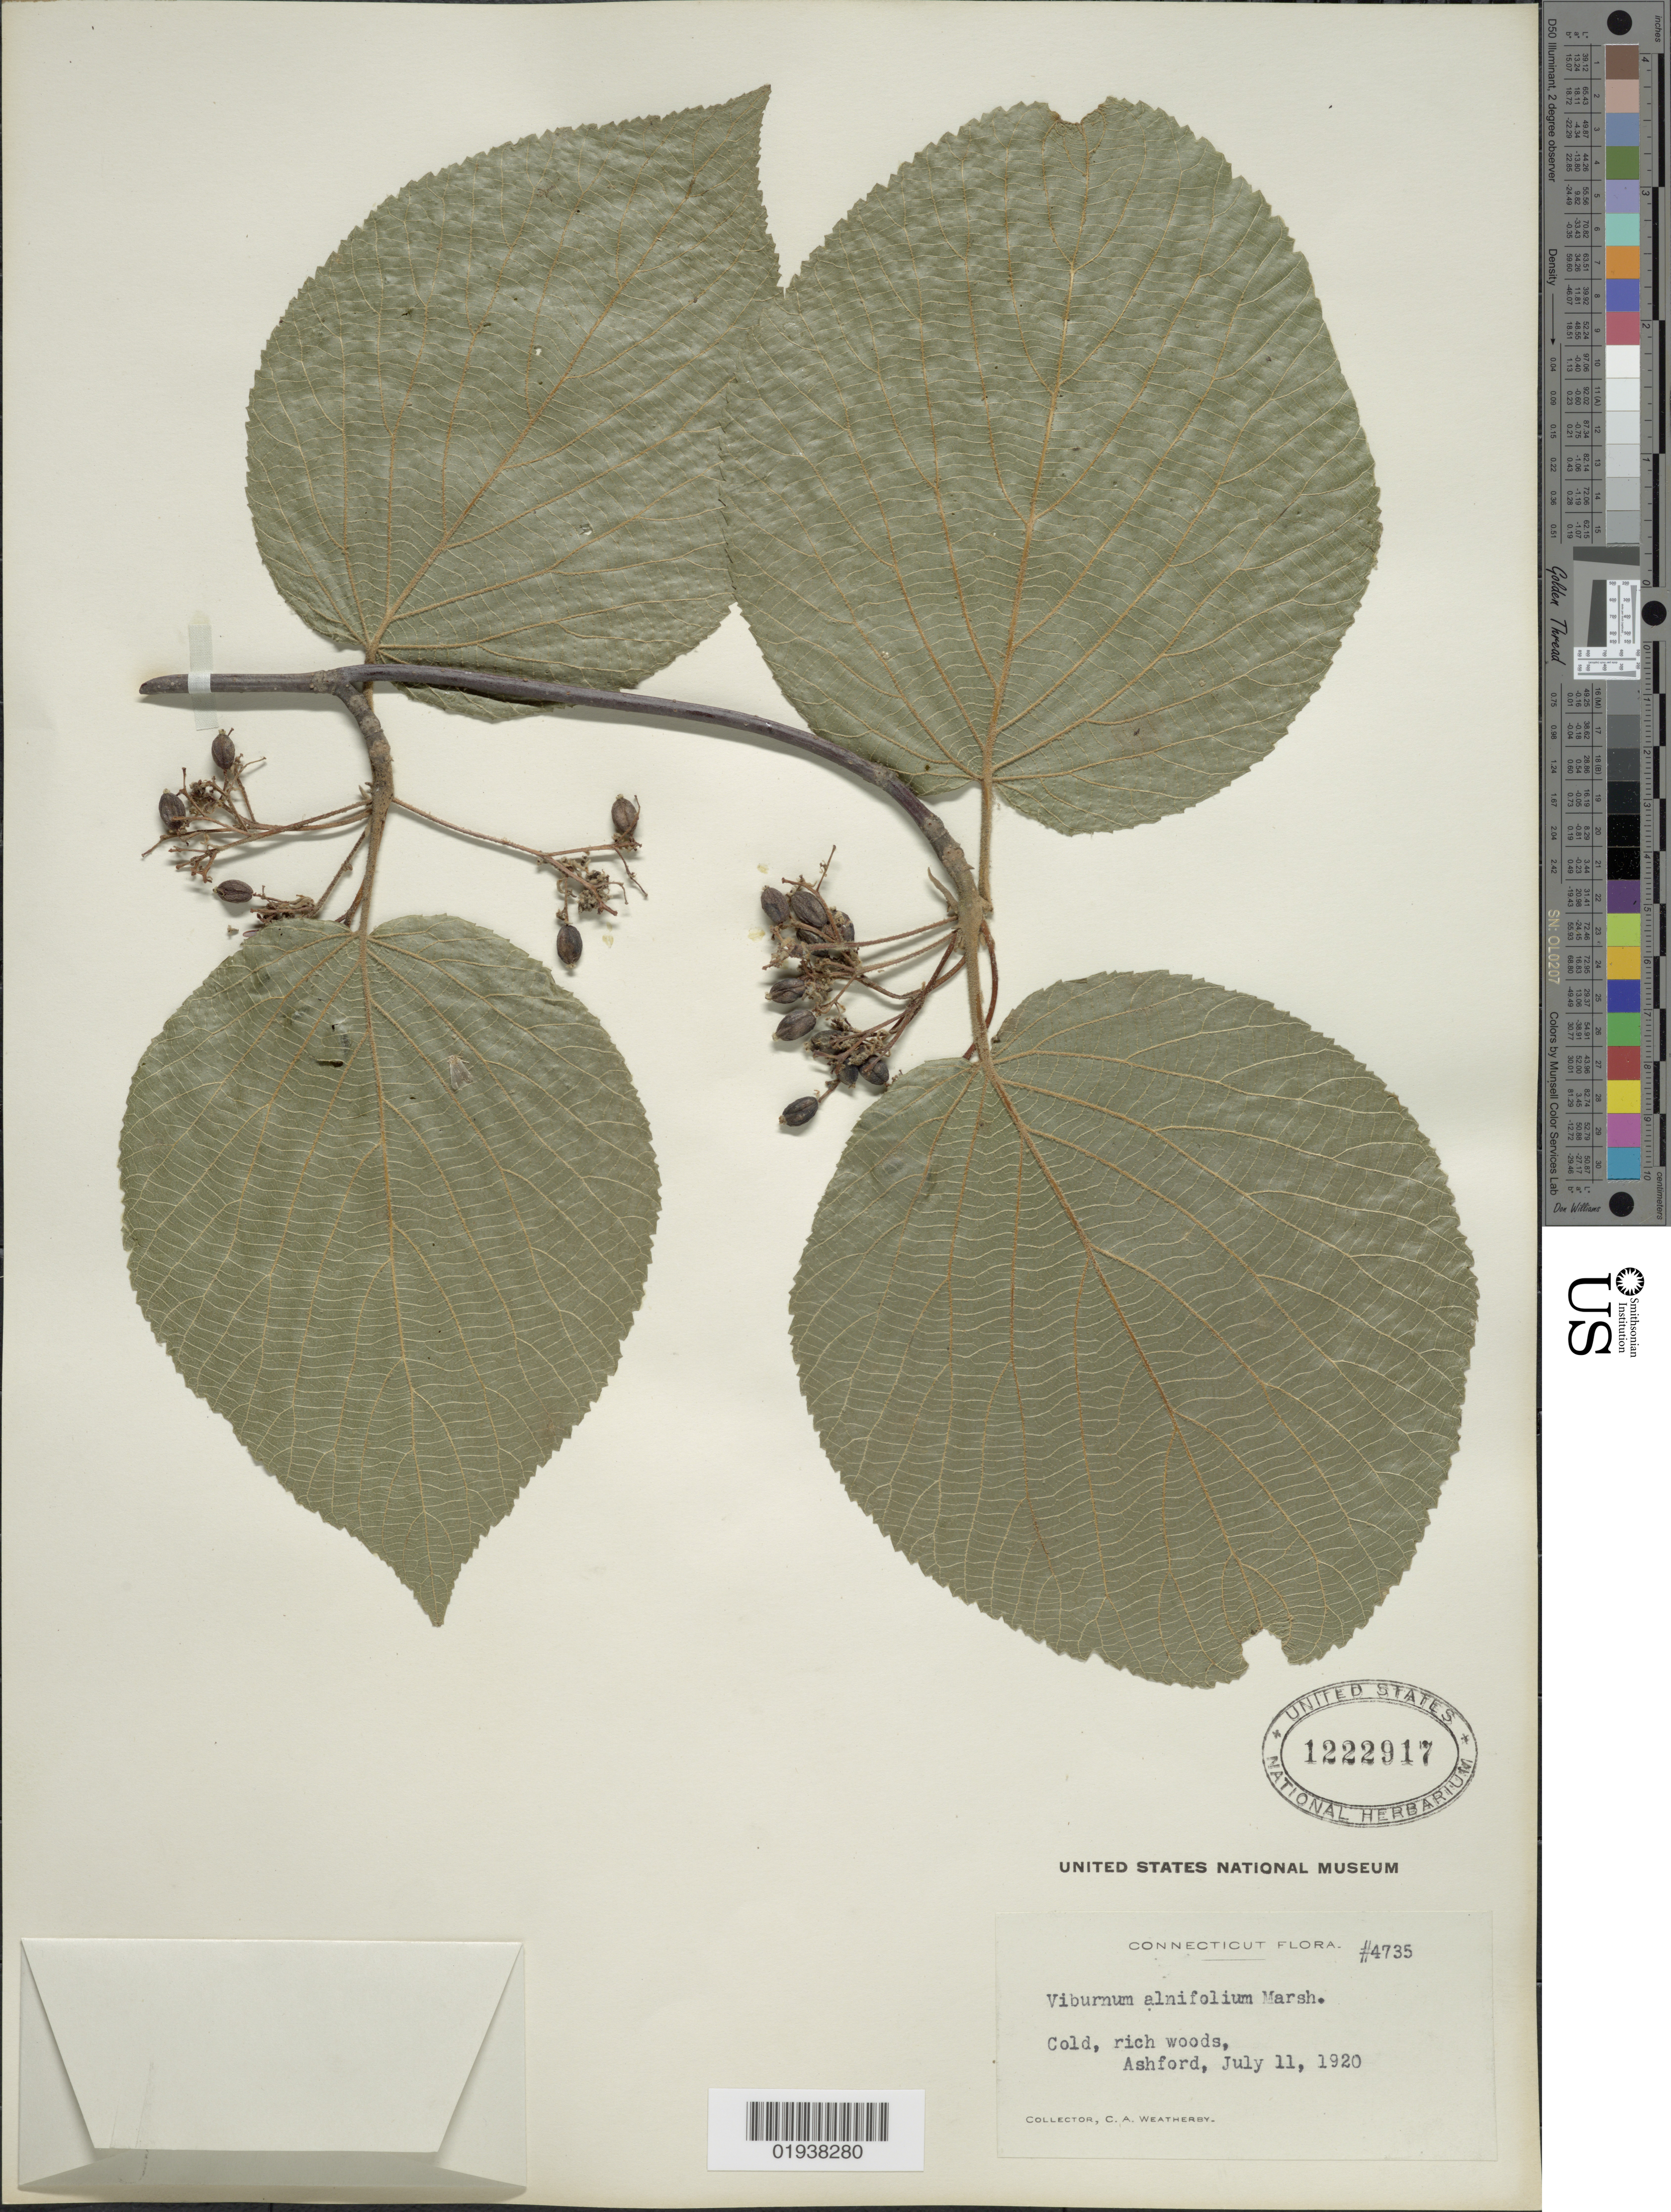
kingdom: Plantae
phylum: Tracheophyta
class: Magnoliopsida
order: Dipsacales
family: Viburnaceae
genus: Viburnum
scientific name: Viburnum alnifolium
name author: Marshall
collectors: C. A. Weatherby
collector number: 4735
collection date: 1920-07-11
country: United States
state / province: Connecticut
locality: Ashford.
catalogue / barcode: US 1222917